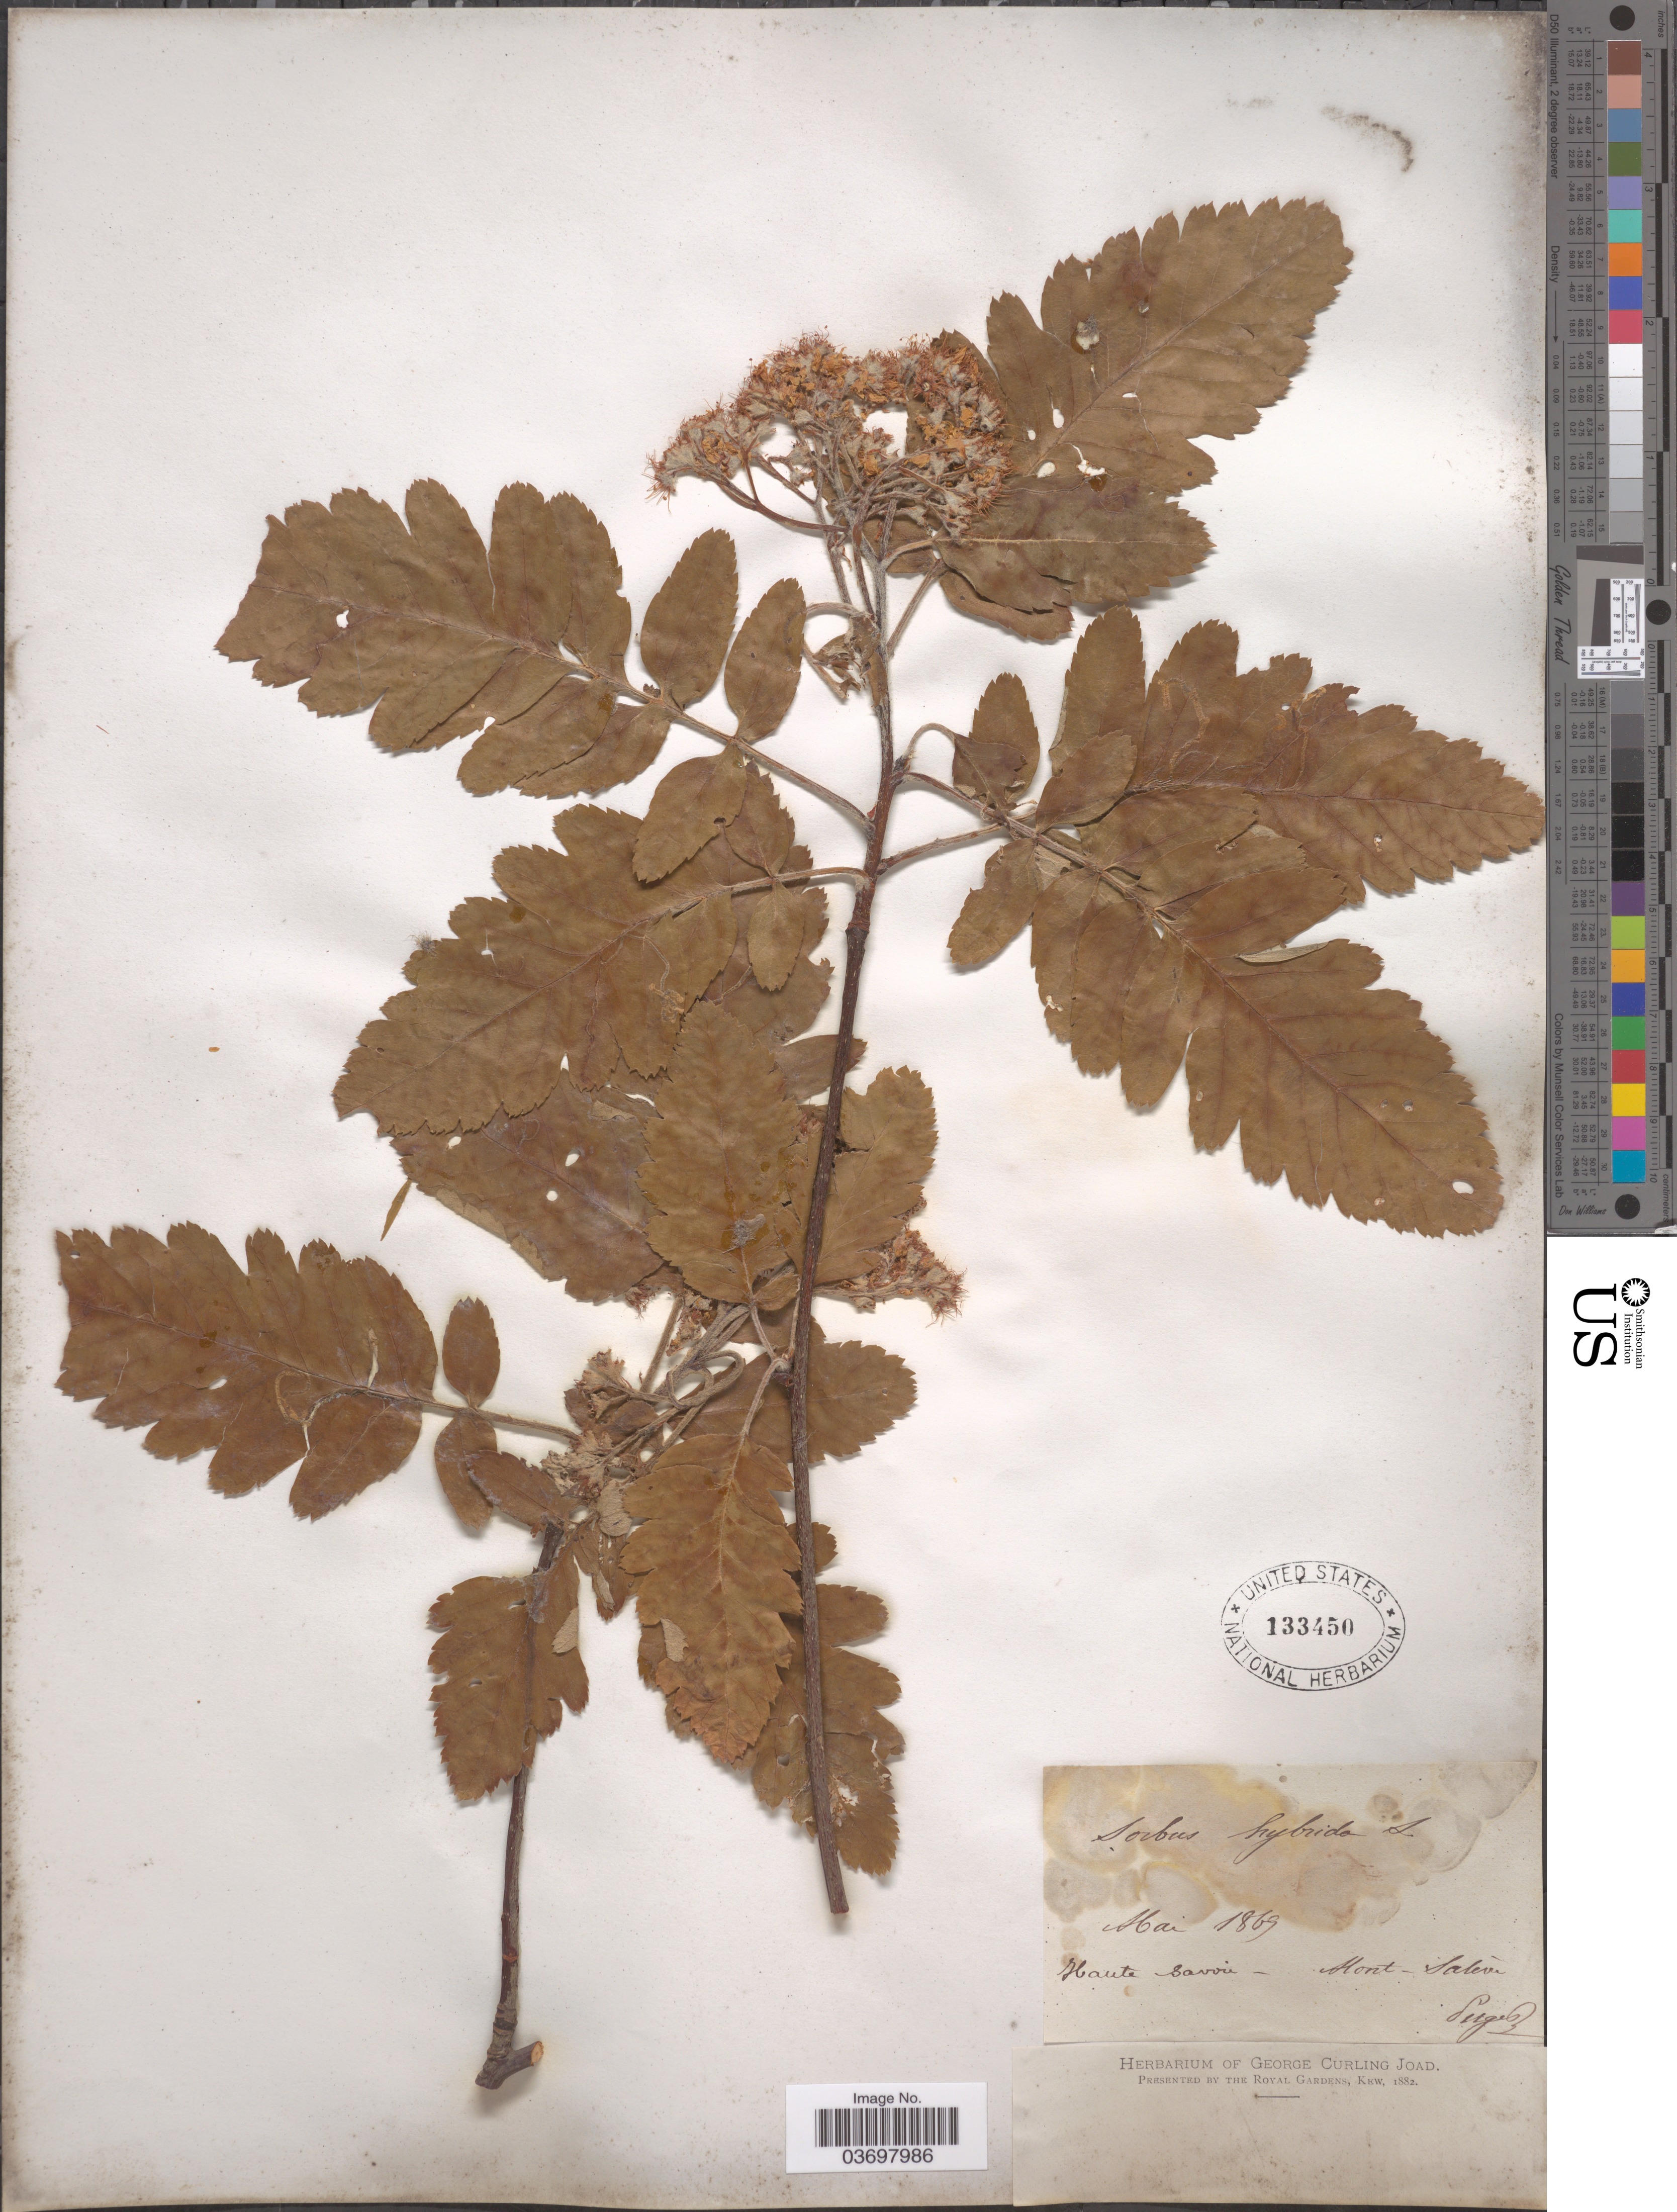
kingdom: Plantae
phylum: Tracheophyta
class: Magnoliopsida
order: Rosales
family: Rosaceae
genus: Sorbus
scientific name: Sorbus hybrida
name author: L.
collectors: -. Puget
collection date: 1869-05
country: France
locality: Haute Savoie - Mont - Saleve.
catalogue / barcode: US 133450